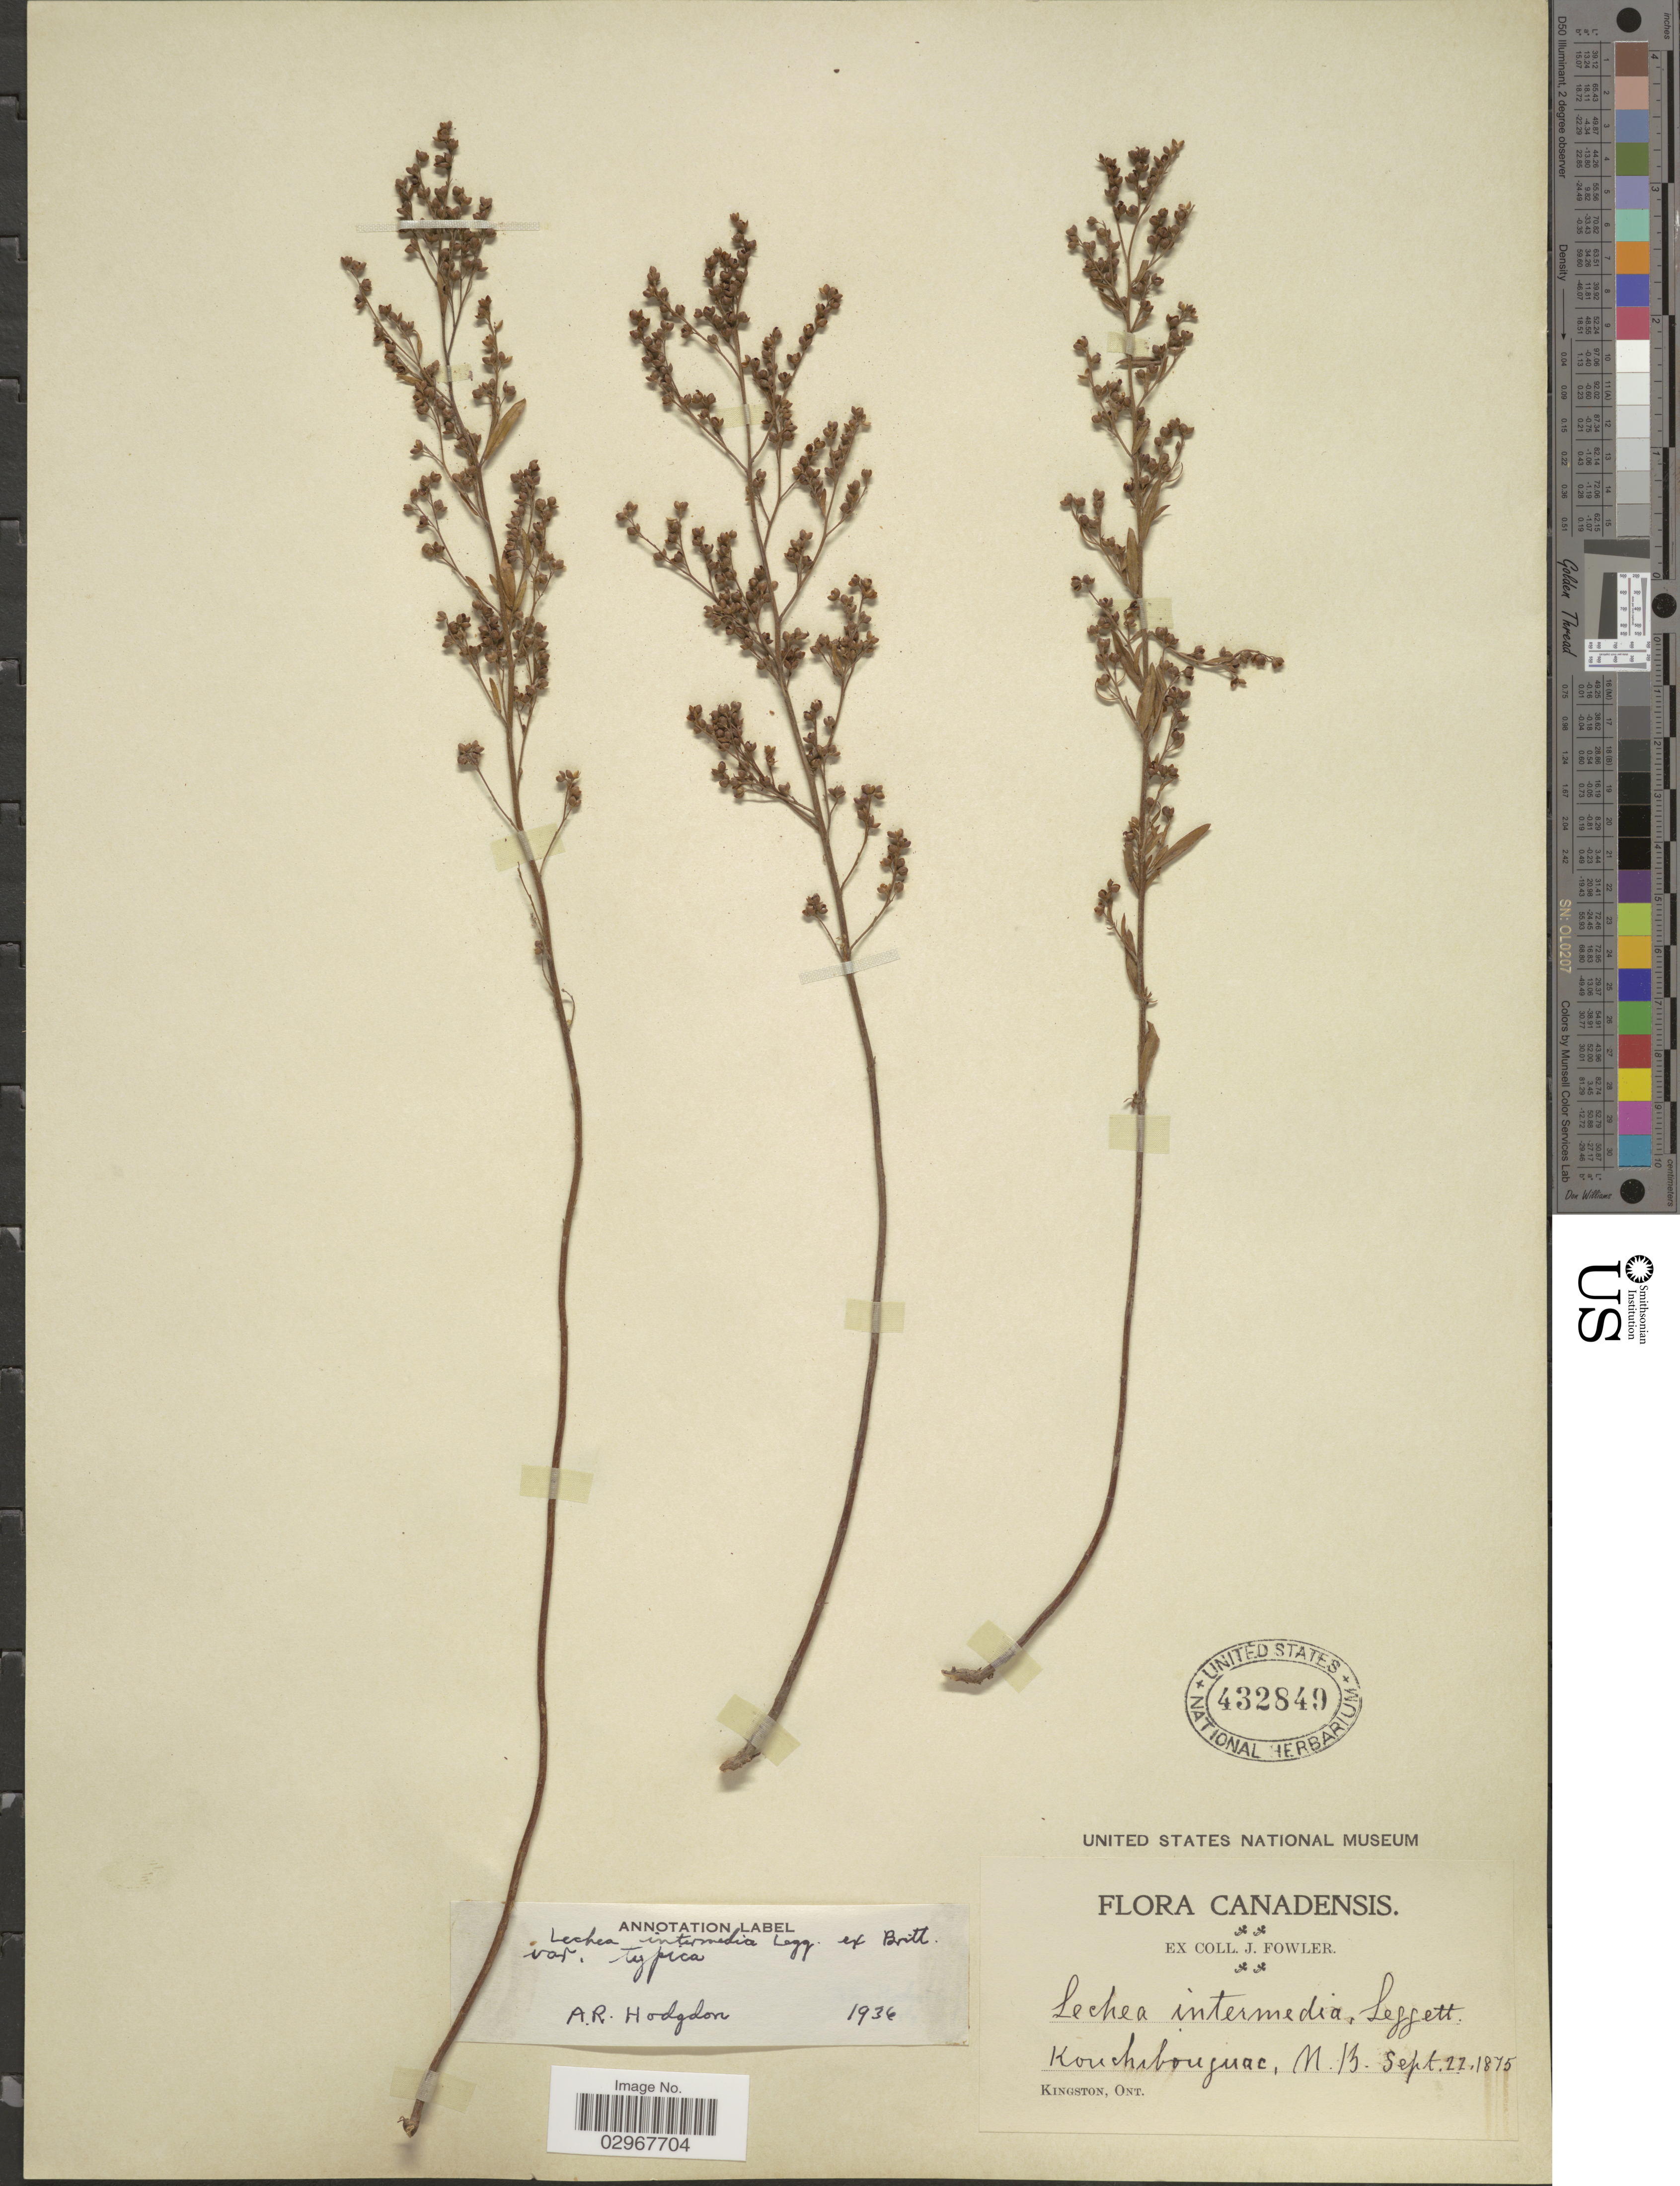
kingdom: Plantae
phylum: Tracheophyta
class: Magnoliopsida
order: Malvales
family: Cistaceae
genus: Lechea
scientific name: Lechea intermedia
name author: Legg. ex Britton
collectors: J. Fowler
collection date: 1875-09-22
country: Canada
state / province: New Brunswick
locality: Kouchibouguac, N.B.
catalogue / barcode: US 432849